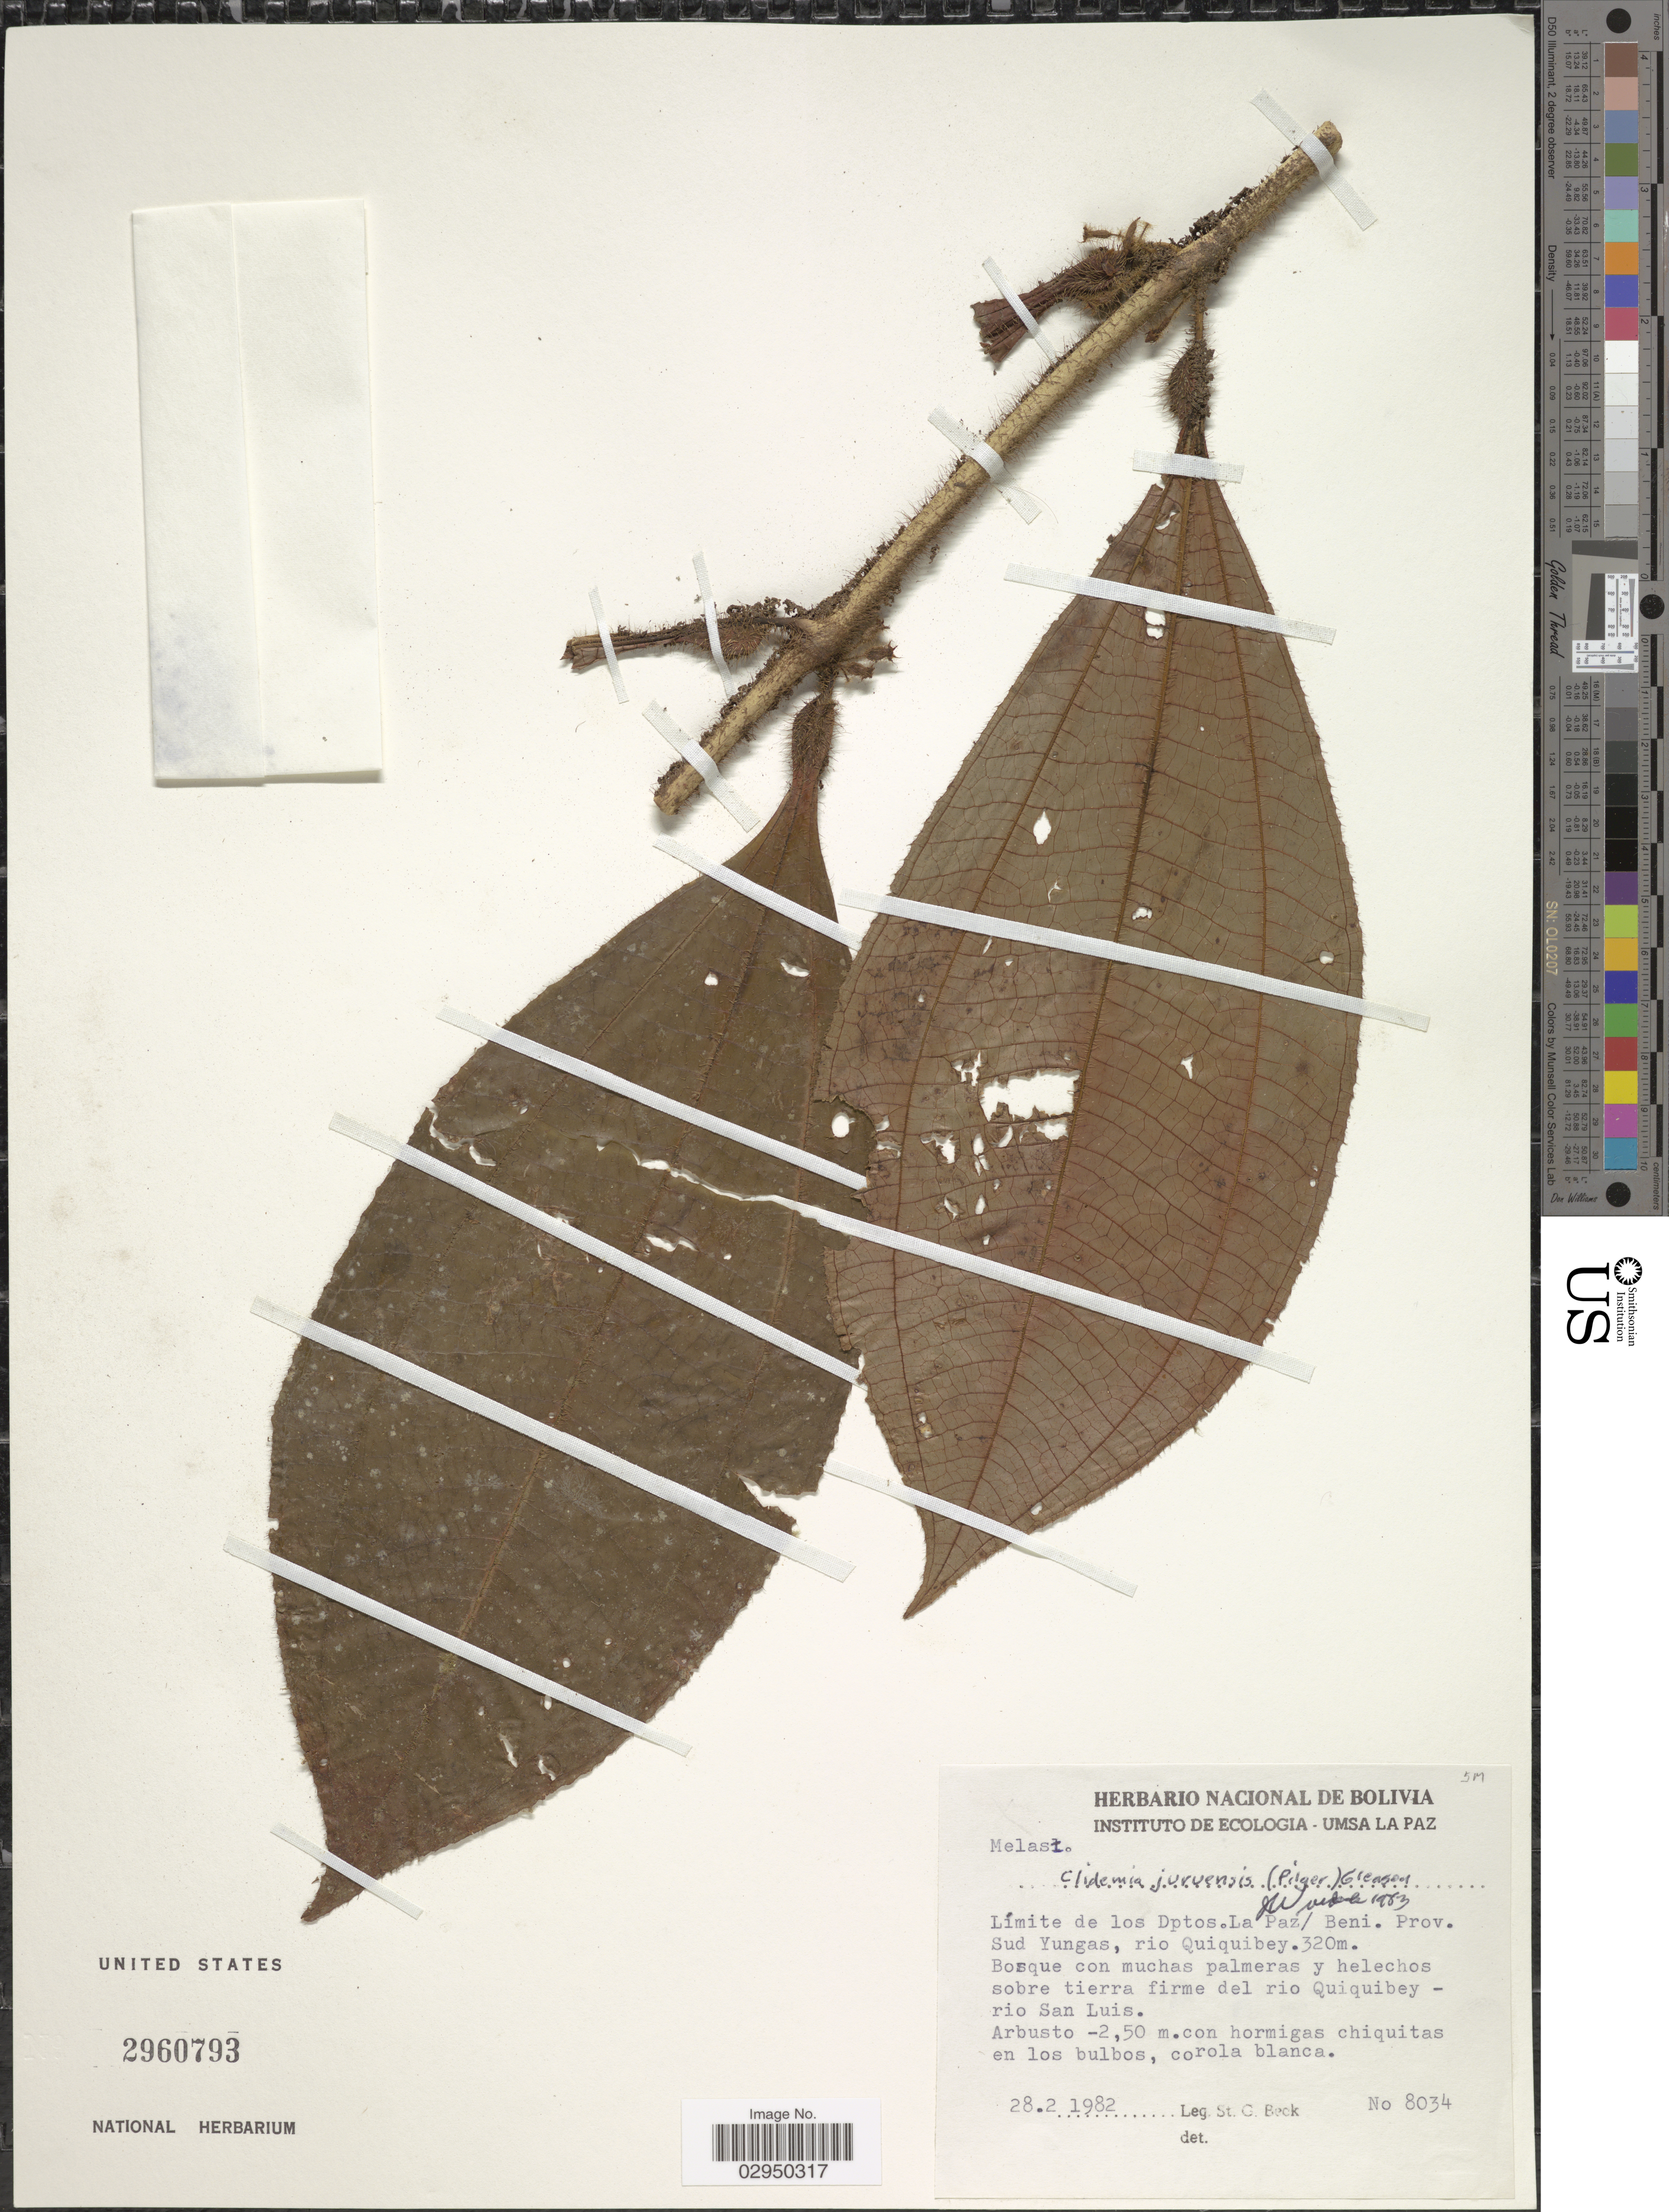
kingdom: Plantae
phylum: Tracheophyta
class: Magnoliopsida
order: Myrtales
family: Melastomataceae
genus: Clidemia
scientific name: Clidemia juruensis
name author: (Pilg.) Gleason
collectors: S. G. Beck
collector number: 8034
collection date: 1982-02-28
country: Bolivia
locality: Límite de los Dptos. La Paz/Beni. Prov. Sud Yungas, rio Quiquibey. Bosque con muchas palmeras y helechos sobre tierra firme del rio Quiquibey - rio San Luis.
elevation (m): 320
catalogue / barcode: US 2960793